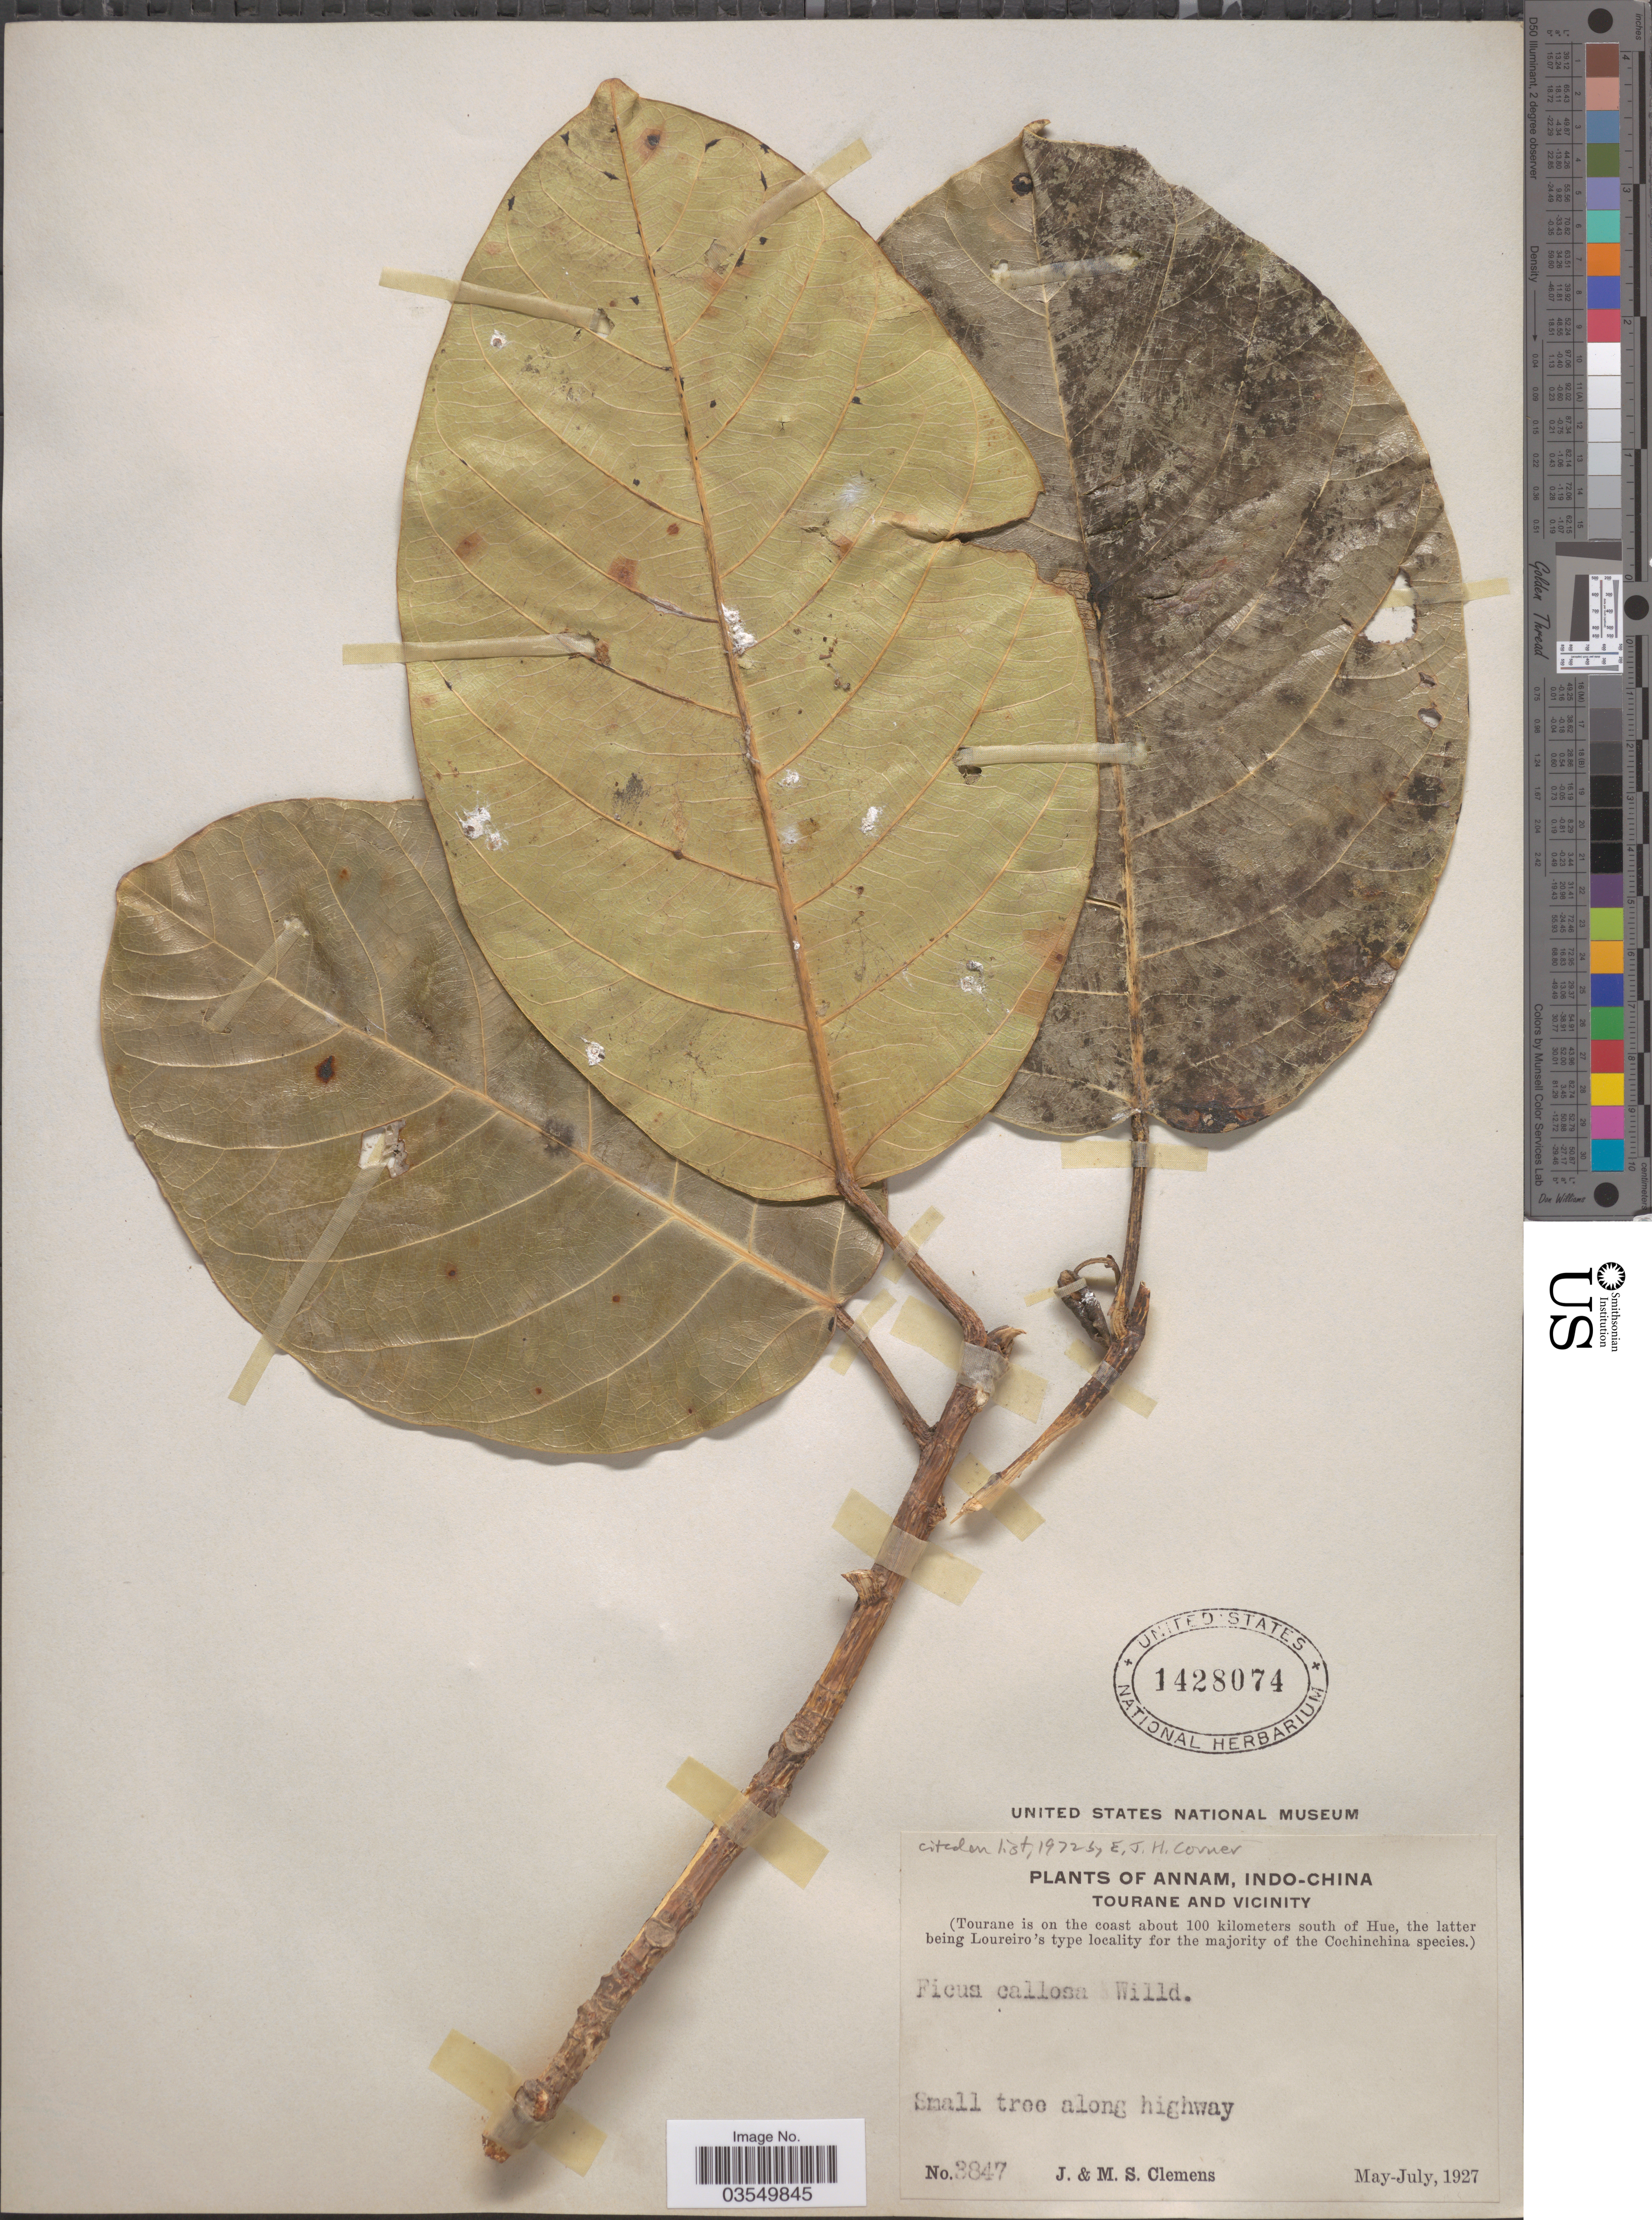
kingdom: Plantae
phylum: Tracheophyta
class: Magnoliopsida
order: Rosales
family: Moraceae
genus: Ficus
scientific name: Ficus callosa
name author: Willd.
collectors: J. Clemens & M. S. Clemens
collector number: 3847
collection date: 1927-05/1927-07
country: Vietnam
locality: Annam, Indo-China. Tourane and Vicinity. (Tourane is on the coast about 100 kilometers south of Hue).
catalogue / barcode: US 1428074